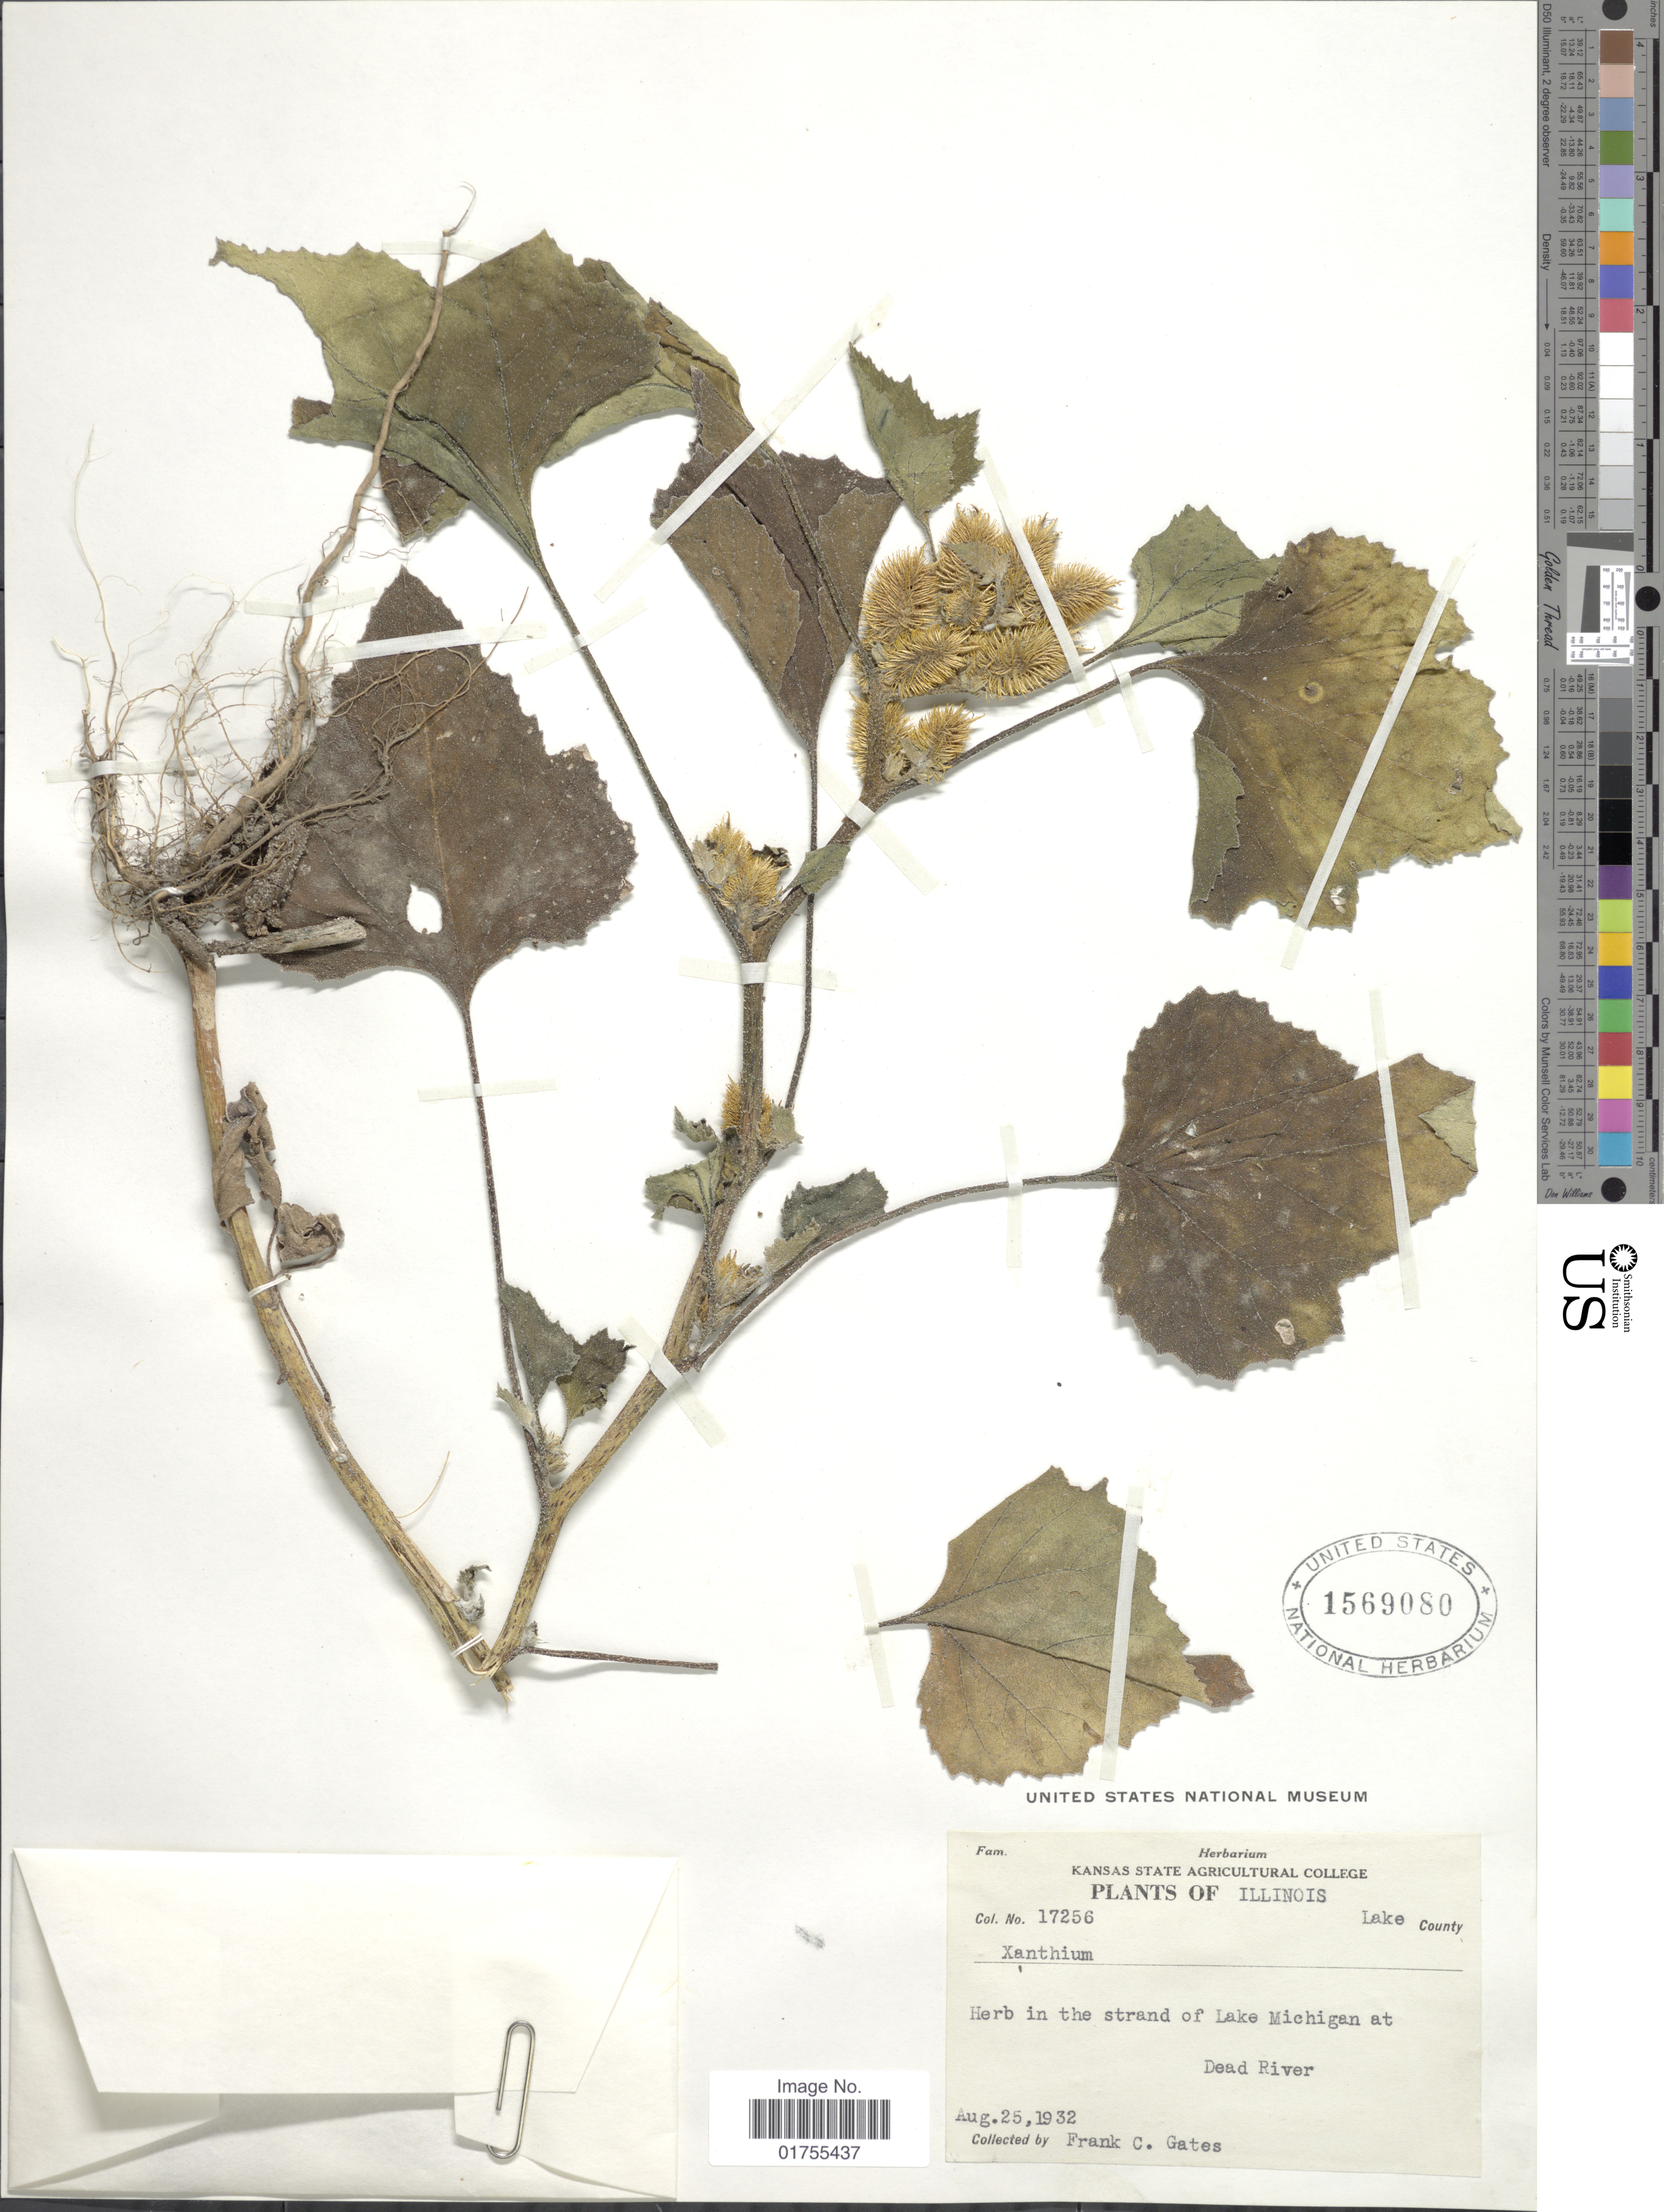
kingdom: Plantae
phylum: Tracheophyta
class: Magnoliopsida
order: Asterales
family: Asteraceae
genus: Xanthium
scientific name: Xanthium sp.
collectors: F. C. Gates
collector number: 17256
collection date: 1932-08-25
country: United States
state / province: Illinois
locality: Lake County, Herb in the strand of Lake Michigan at Dead River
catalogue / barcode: US 1569080